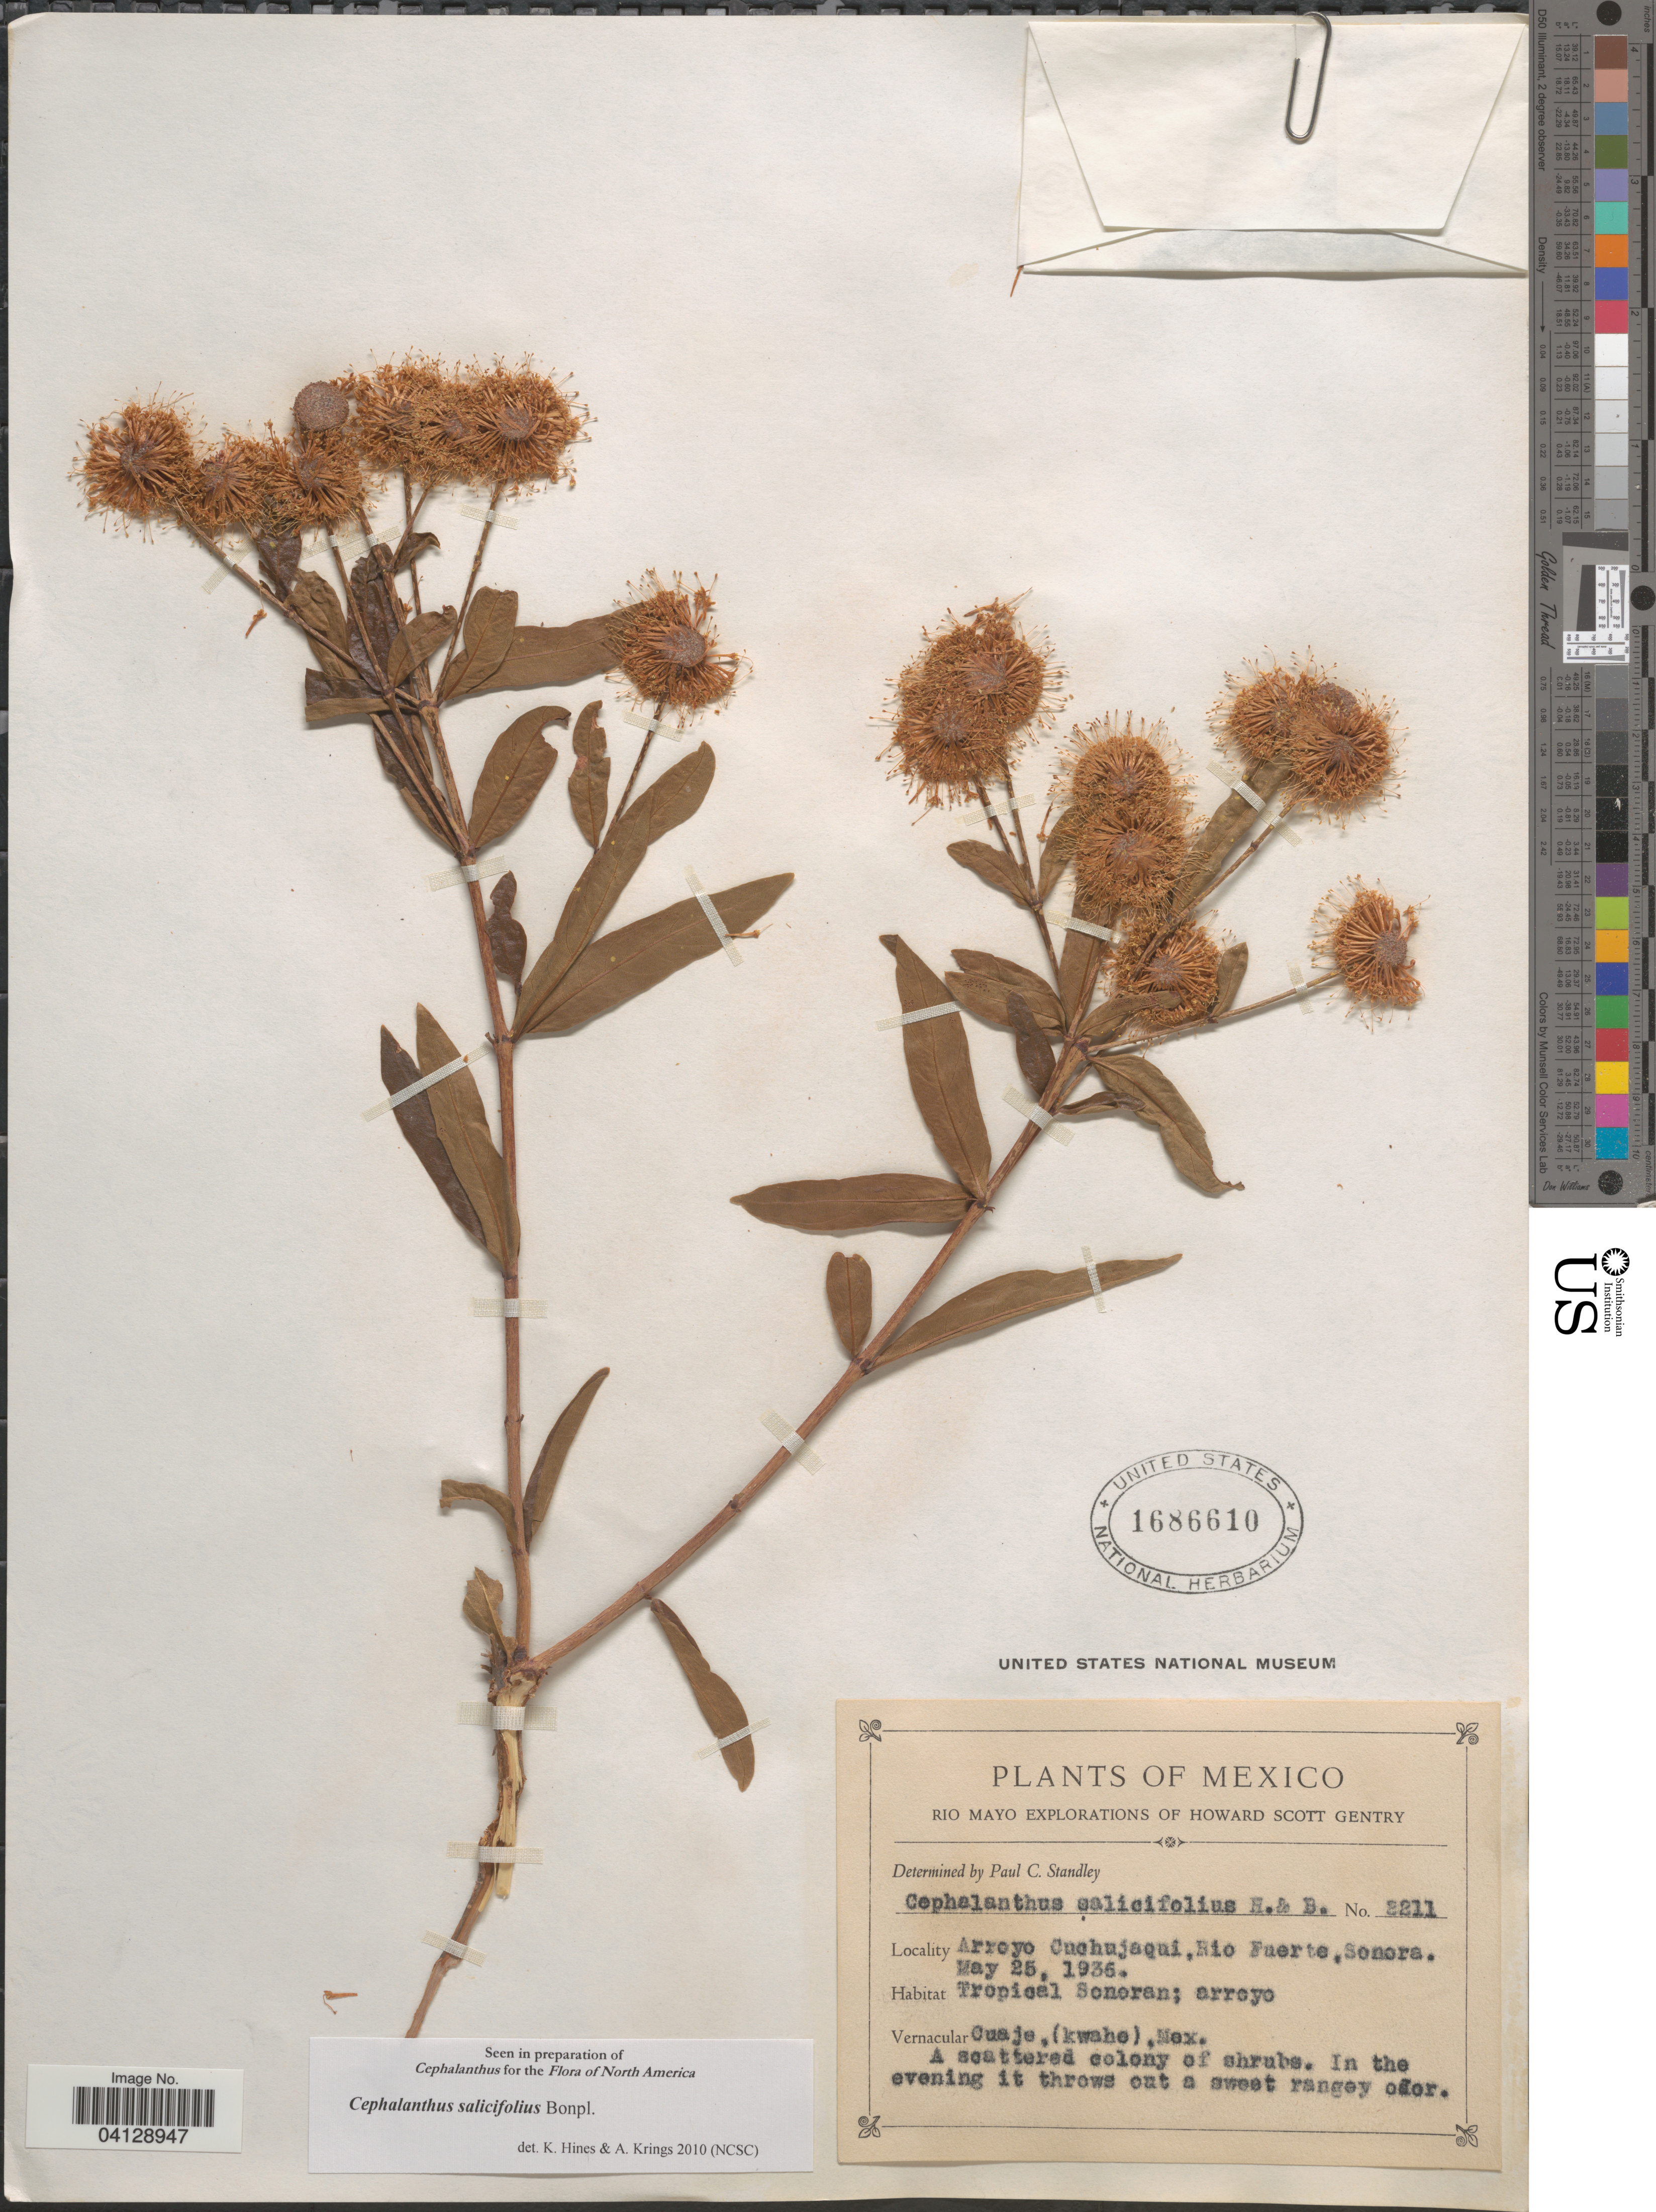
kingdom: Plantae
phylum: Tracheophyta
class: Magnoliopsida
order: Gentianales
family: Rubiaceae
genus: Cephalanthus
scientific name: Cephalanthus salicifolius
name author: Bonpl.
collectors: H. S. Gentry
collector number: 2211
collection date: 1936-05-25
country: Mexico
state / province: Sonora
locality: Rio Mayo Explorations. Arroyo Cuchujaqui, Rio Fuerte.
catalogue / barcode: US 1686610